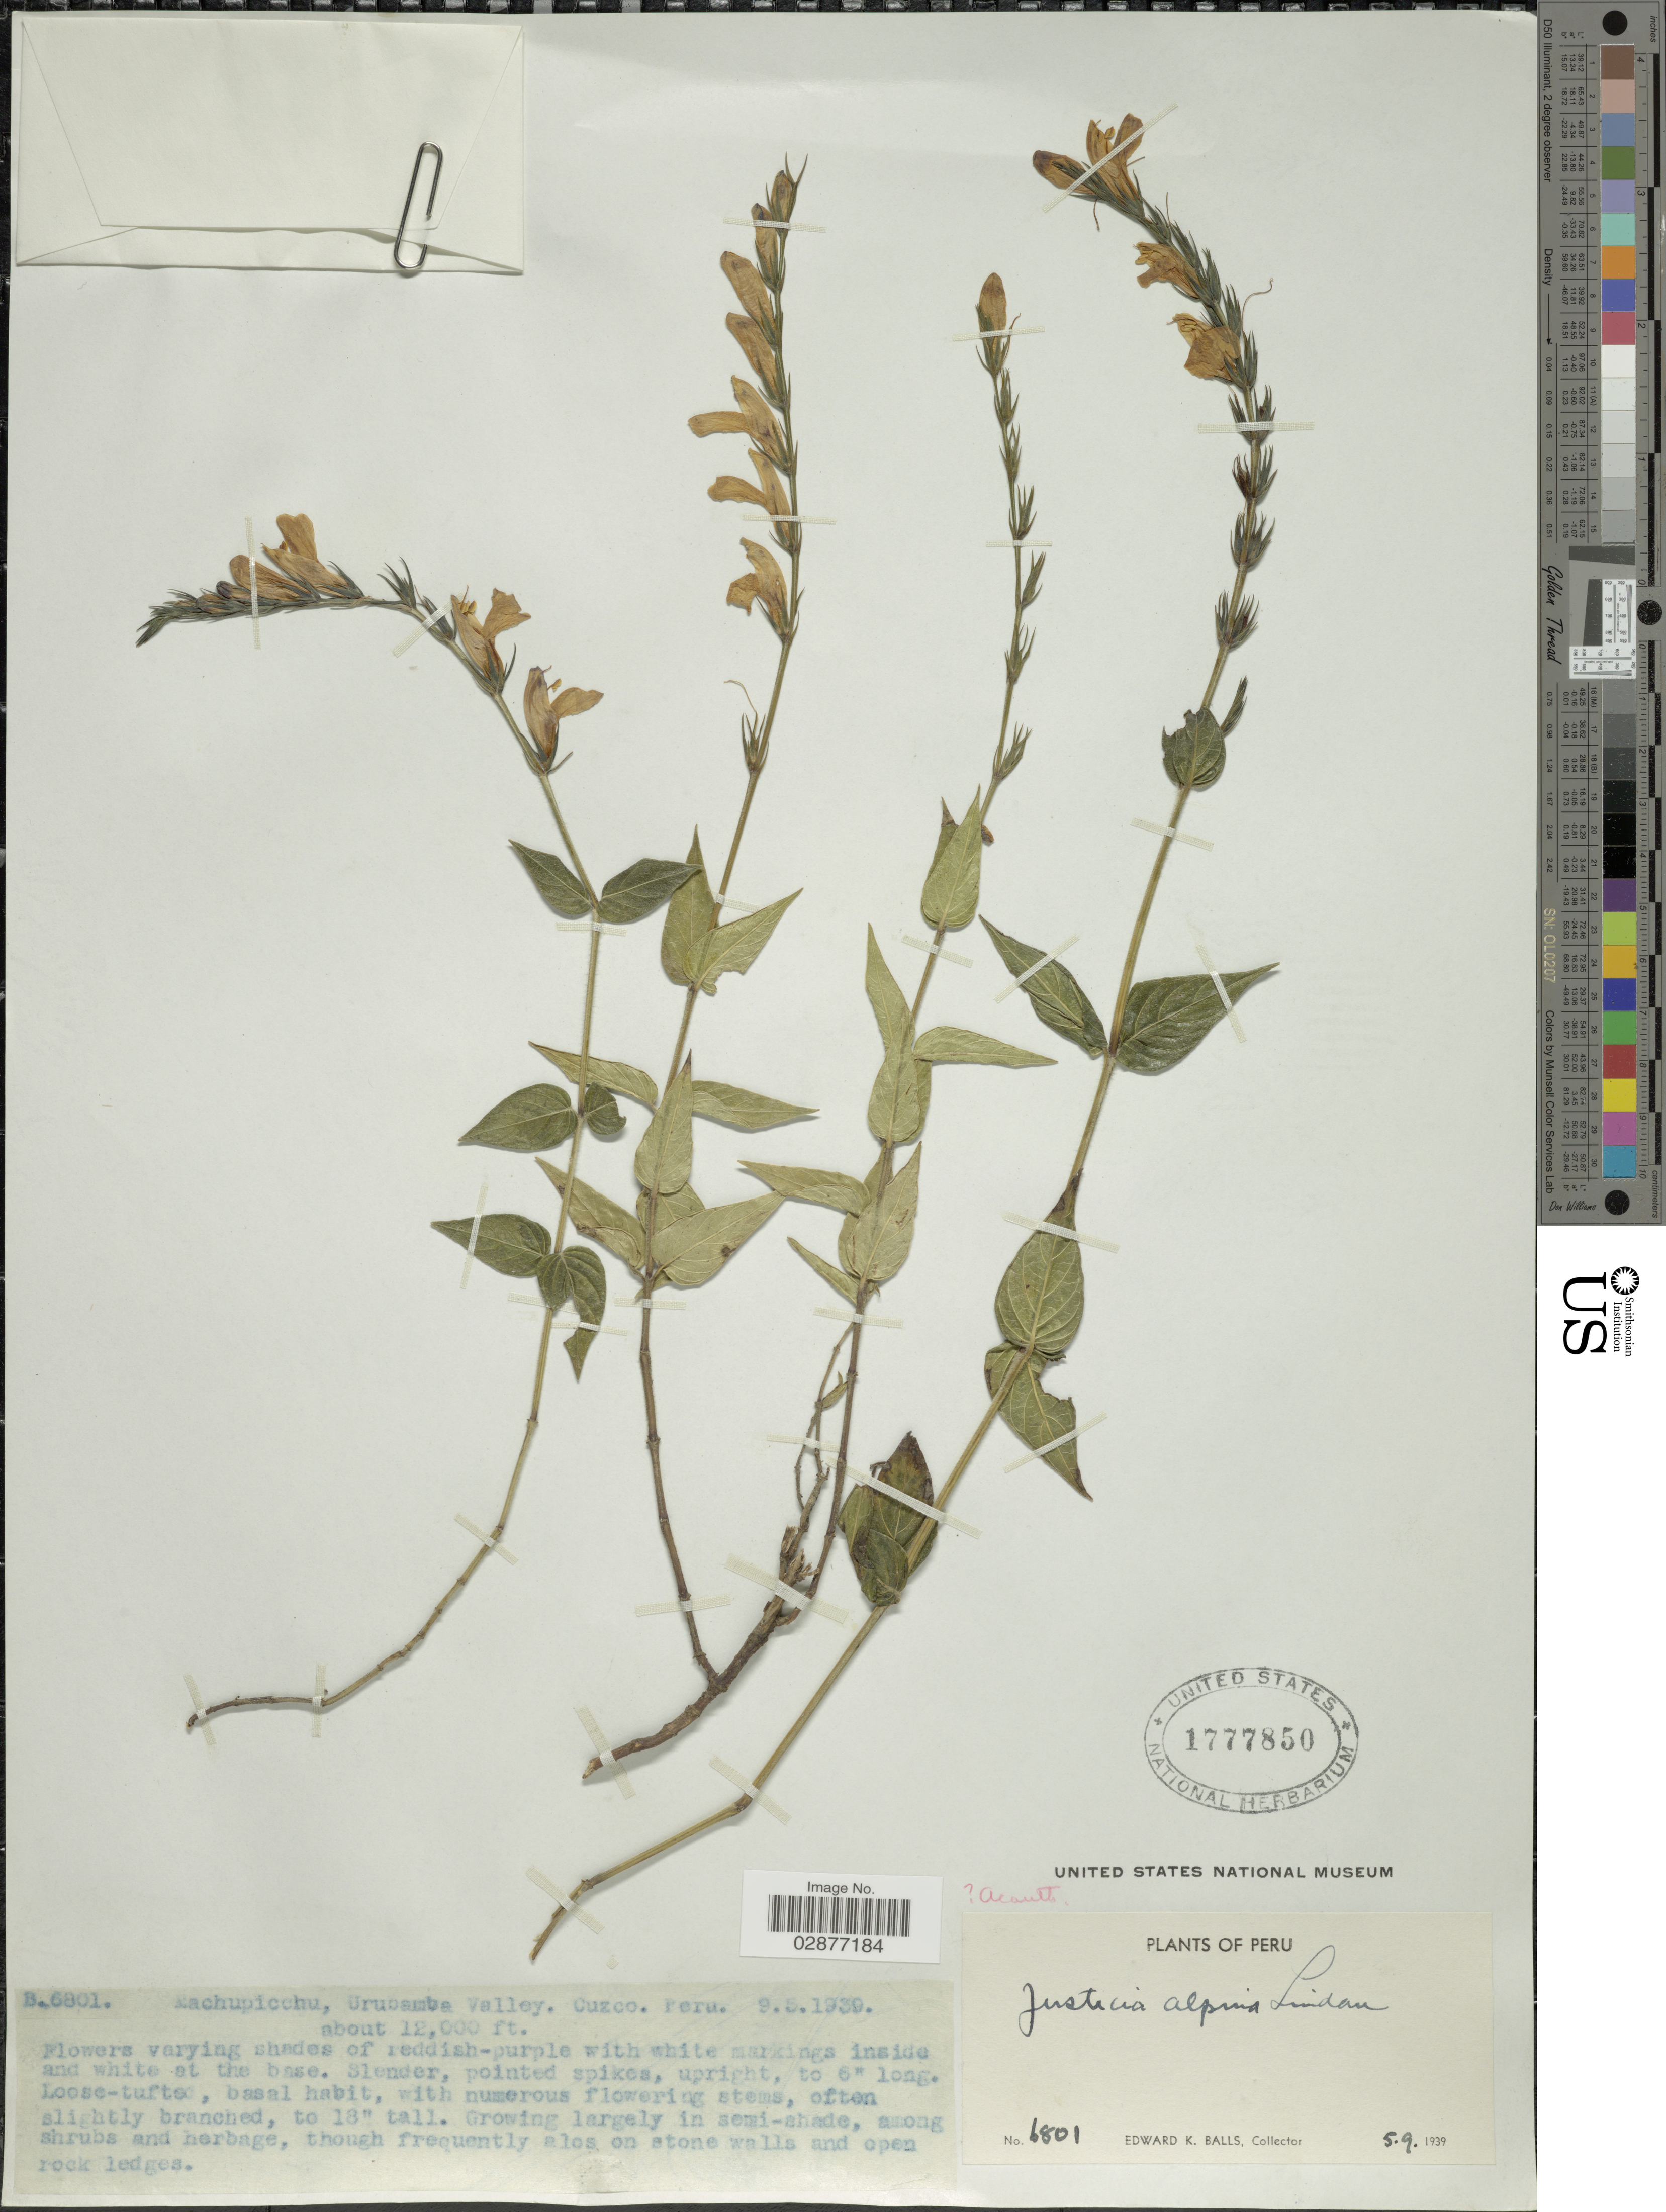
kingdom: Plantae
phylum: Tracheophyta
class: Magnoliopsida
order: Lamiales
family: Acanthaceae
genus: Justicia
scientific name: Justicia alpina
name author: Lindau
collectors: E. K. Balls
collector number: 6801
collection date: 1939-09-05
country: Peru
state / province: Cusco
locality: Machupicchu, Urubamba Valley, Cuzco.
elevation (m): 3658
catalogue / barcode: US 1777850